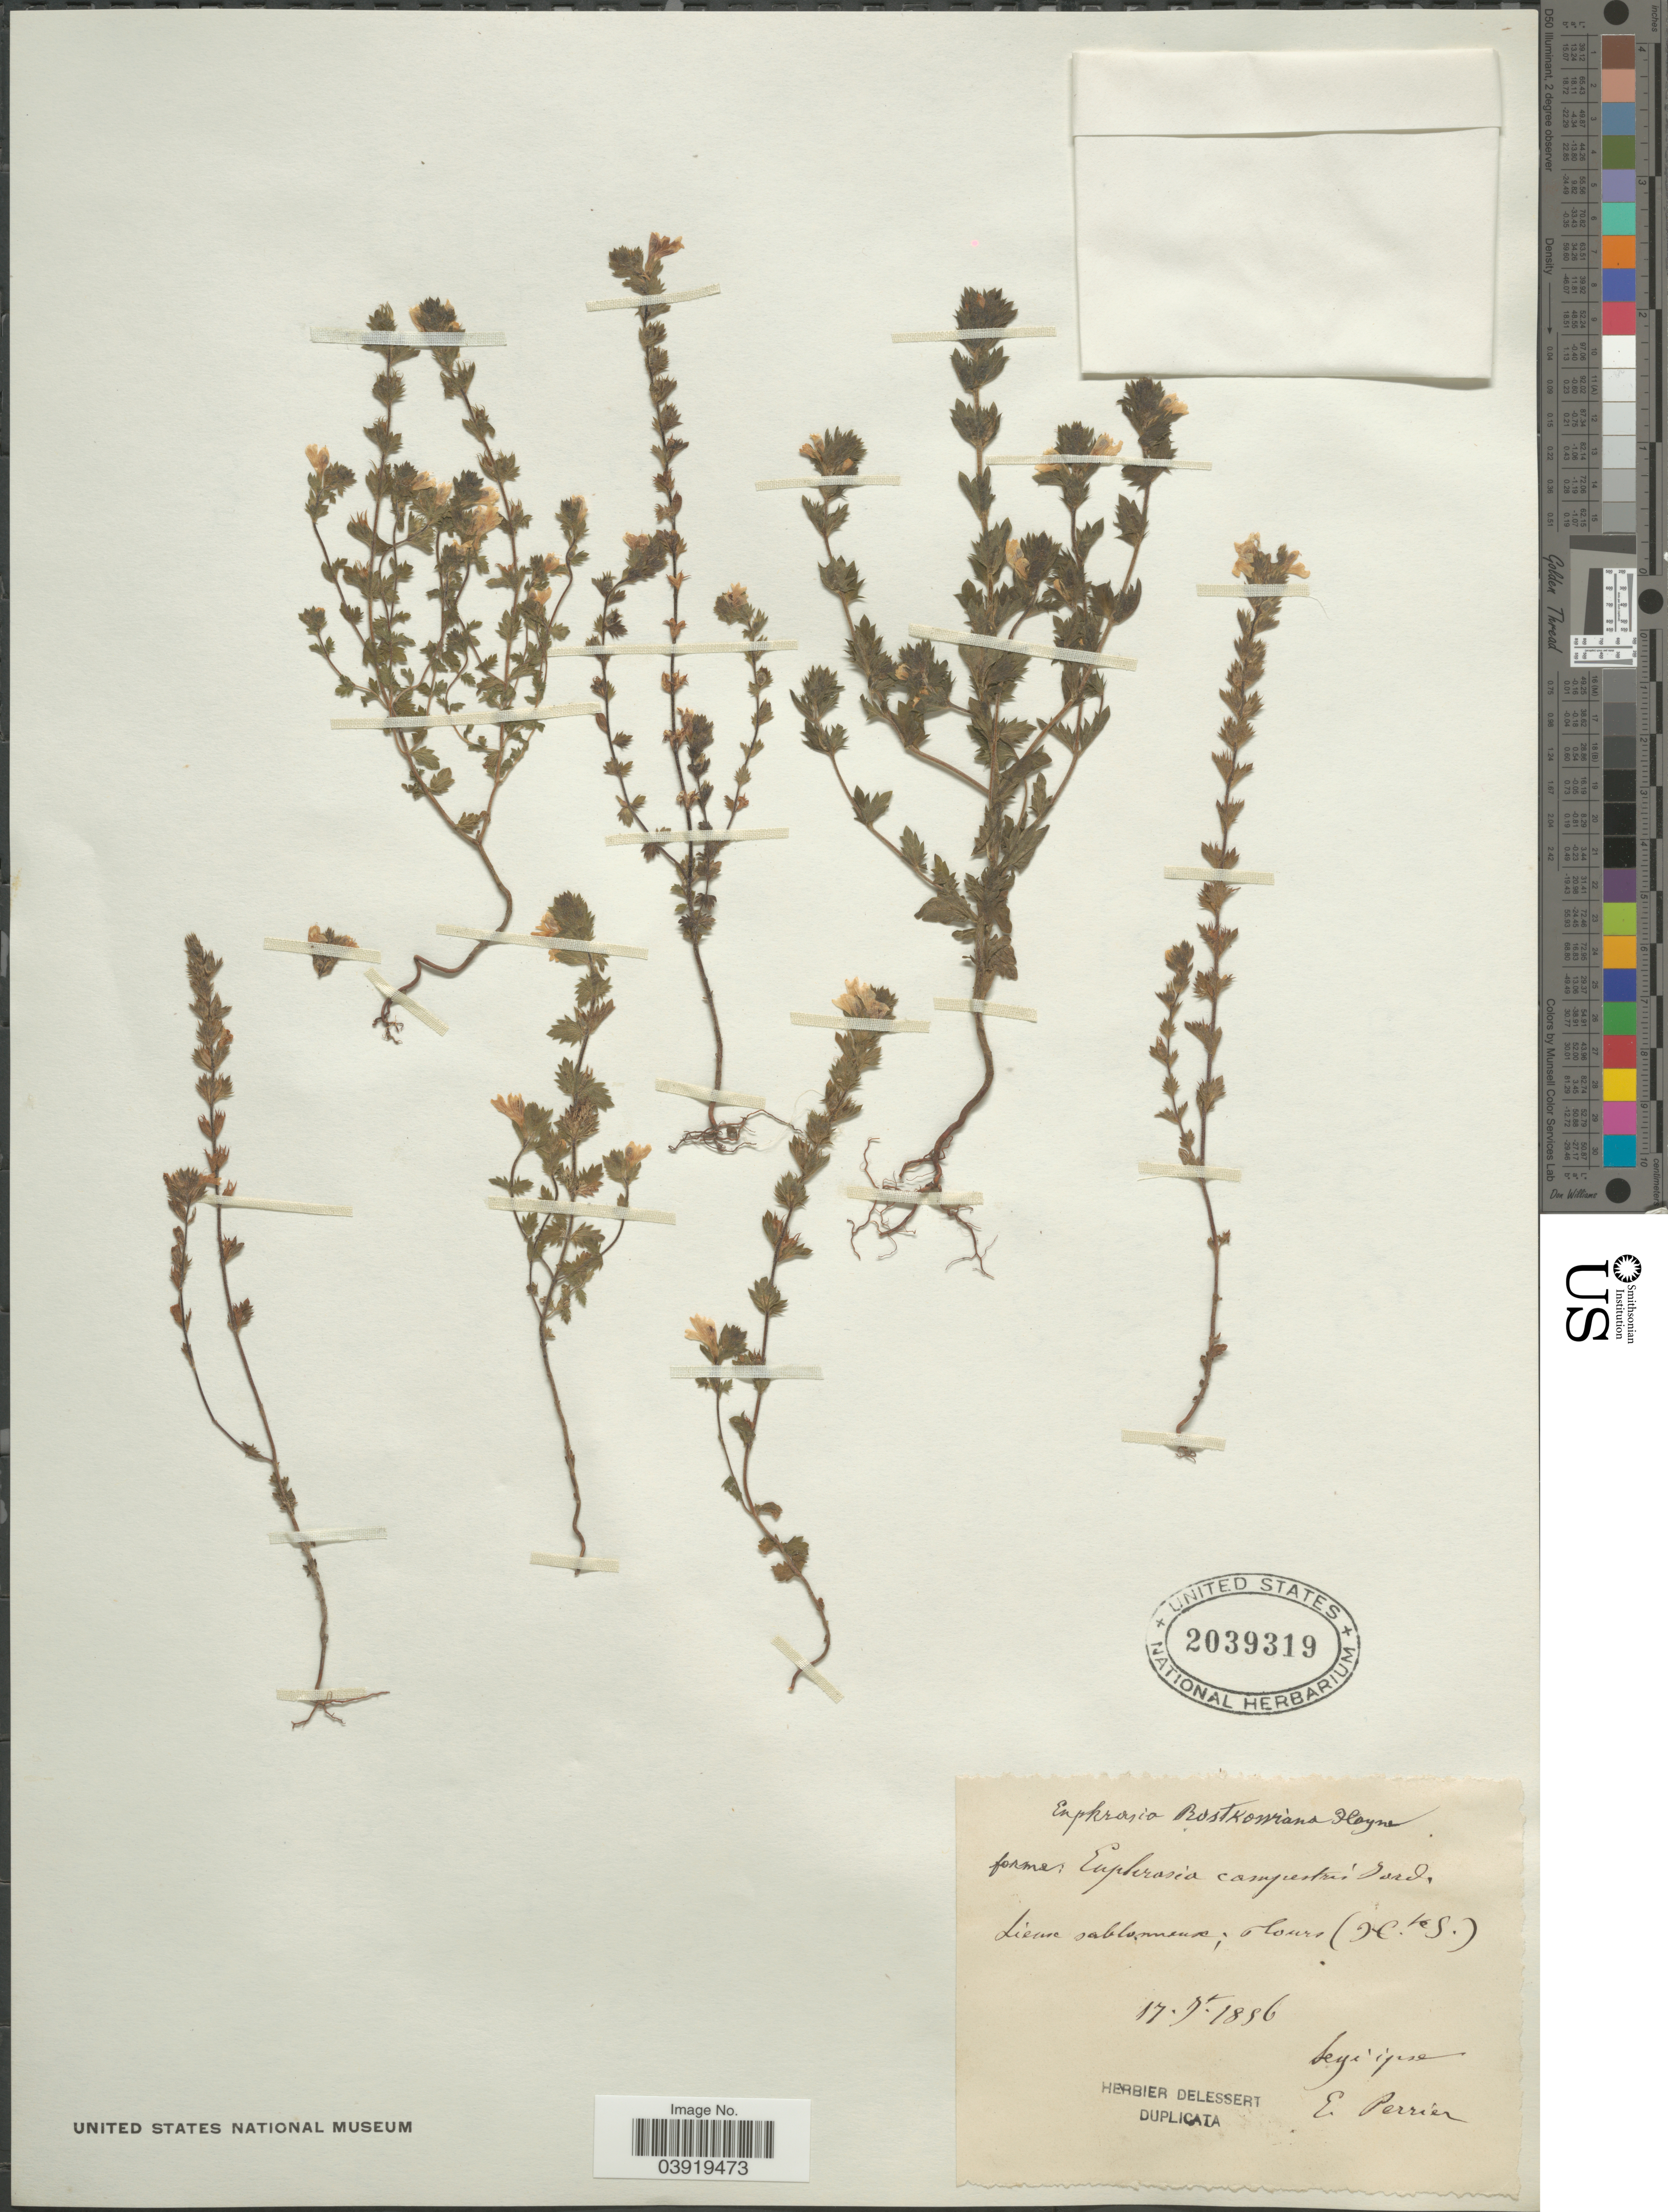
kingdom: Plantae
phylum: Tracheophyta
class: Magnoliopsida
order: Lamiales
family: Orobanchaceae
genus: Euphrasia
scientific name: Euphrasia rostkoviana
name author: Hayne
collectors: E. Perrier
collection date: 1896-07-17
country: France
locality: Lieux sablonneux; Tours (H.te S).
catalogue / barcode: US 2039319